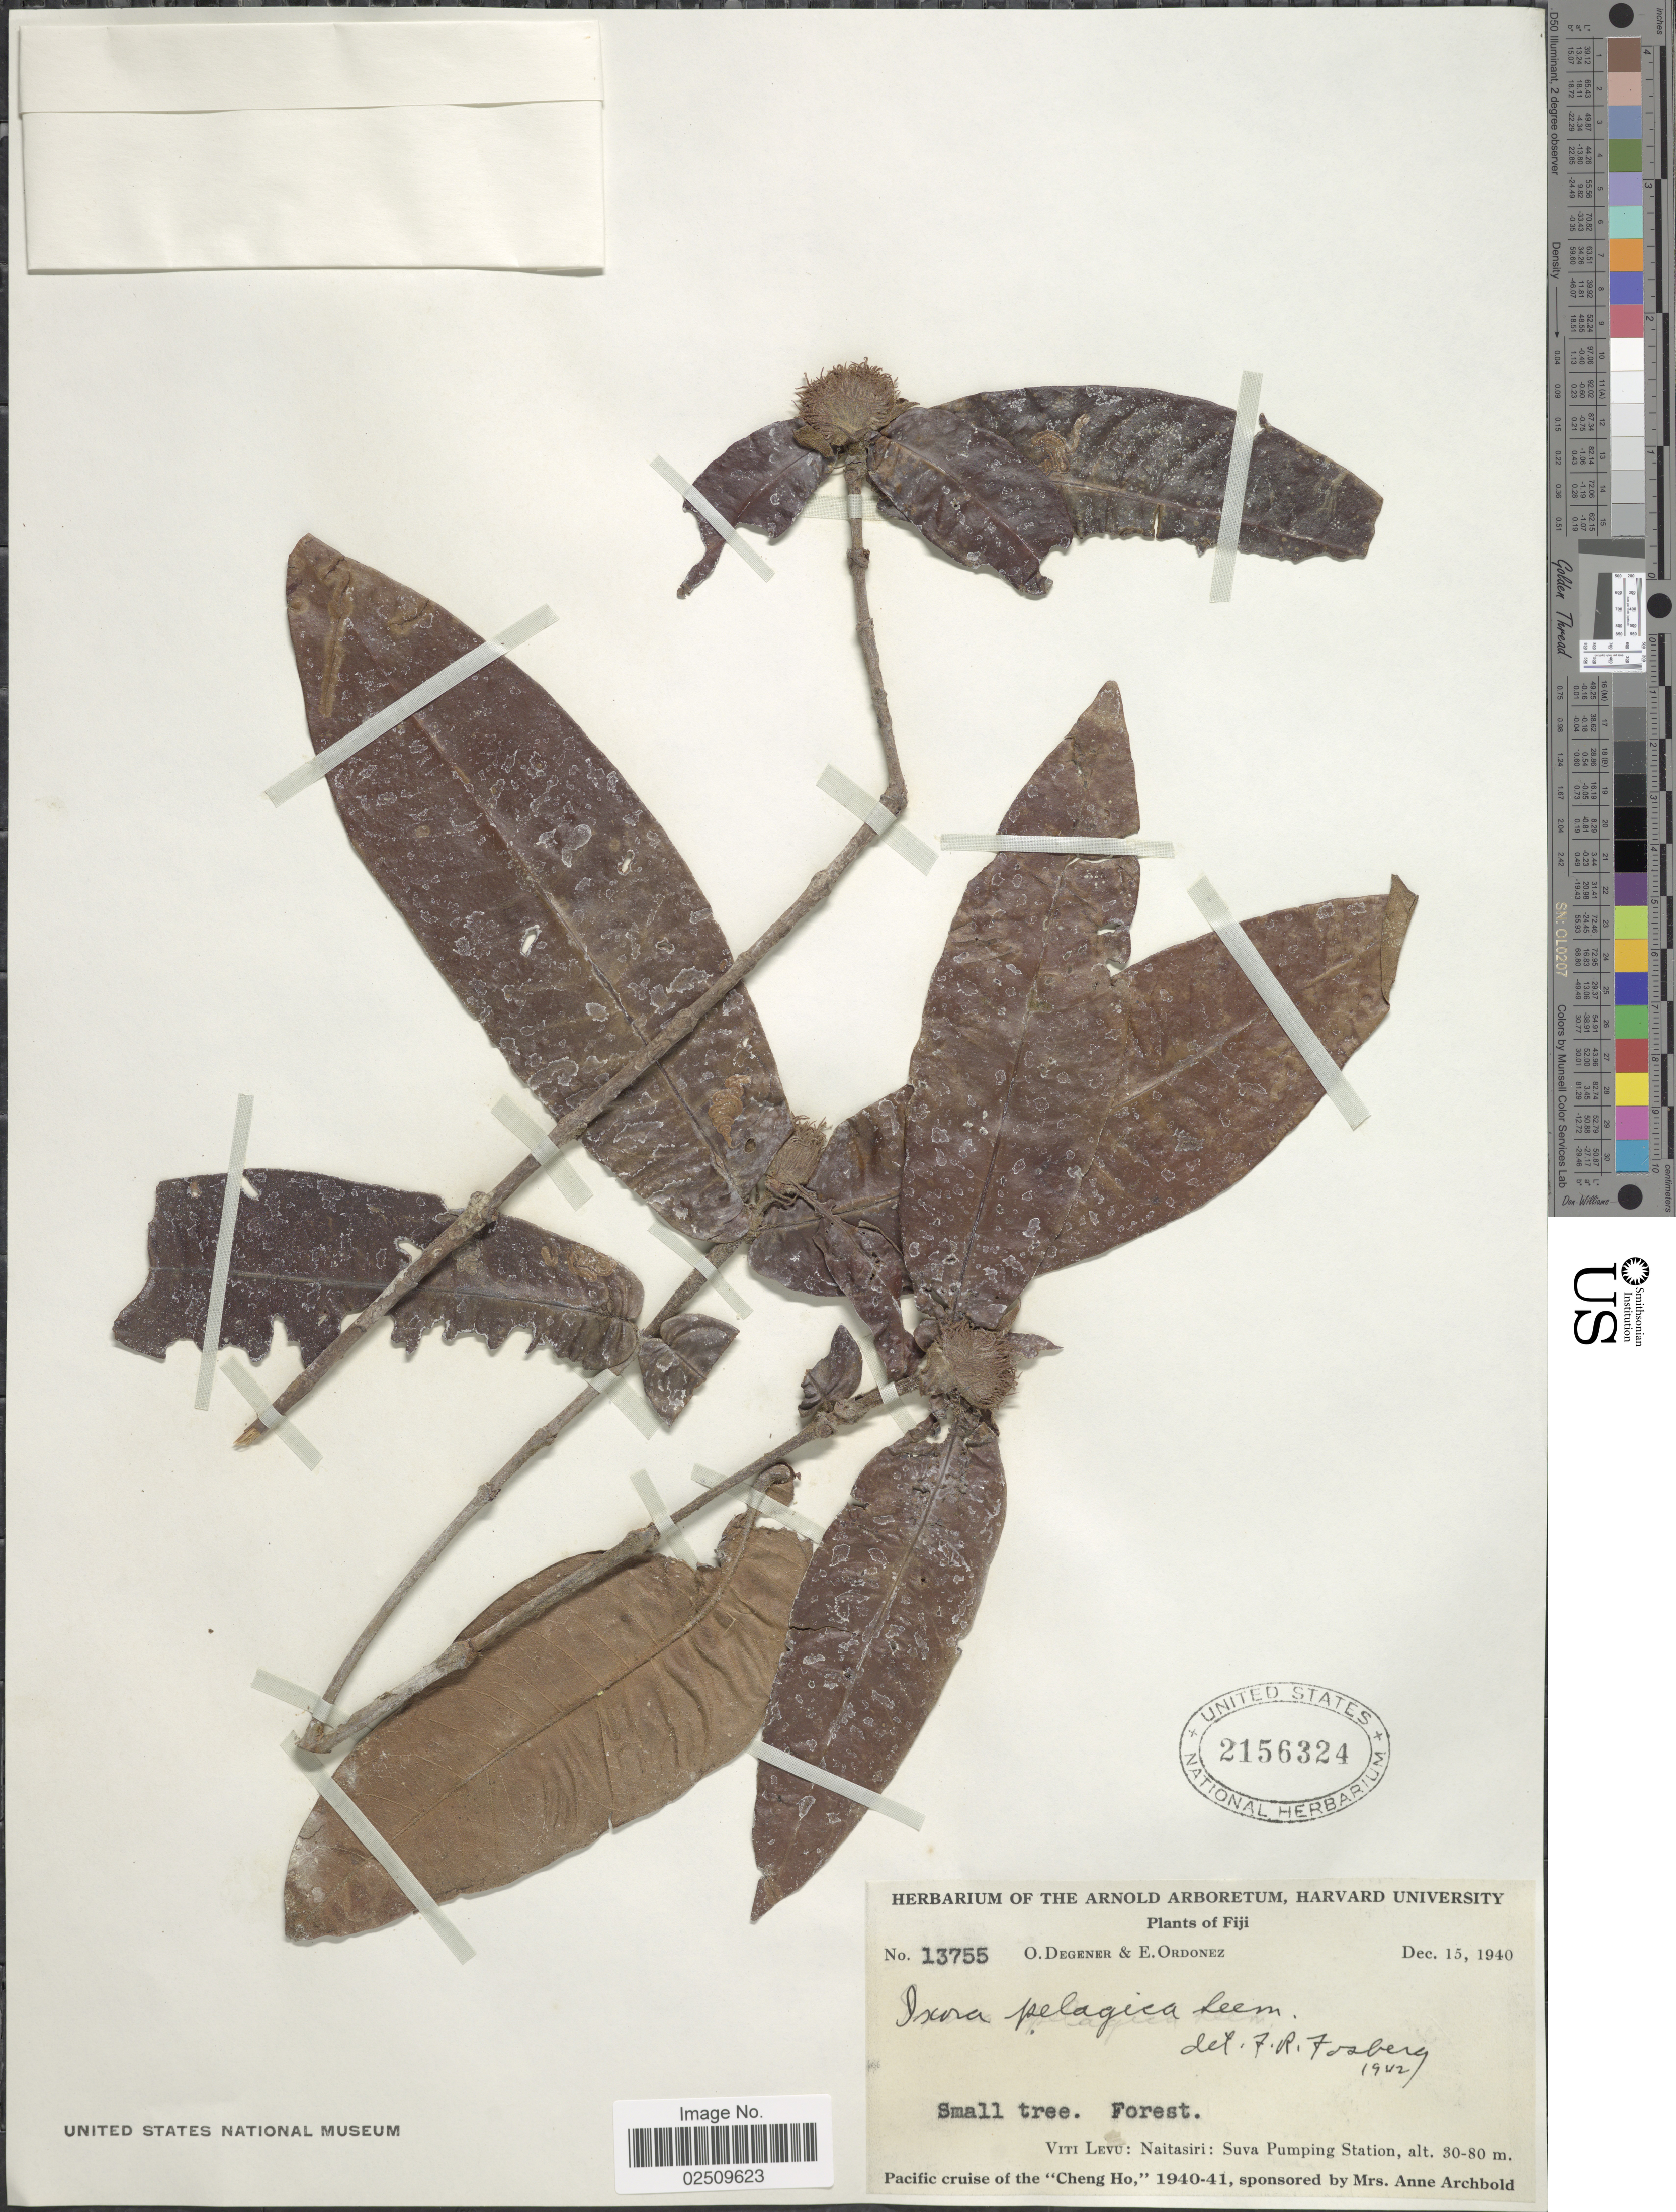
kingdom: Plantae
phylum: Tracheophyta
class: Magnoliopsida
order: Gentianales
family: Rubiaceae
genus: Ixora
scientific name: Ixora pelagia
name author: Seem.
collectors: O. Degener & E. Ordonez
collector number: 13755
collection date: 1940-12-15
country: Fiji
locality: Forest, Viti Levu: Naitasiri: Suva Pumping Station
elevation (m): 30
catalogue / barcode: US 2156324